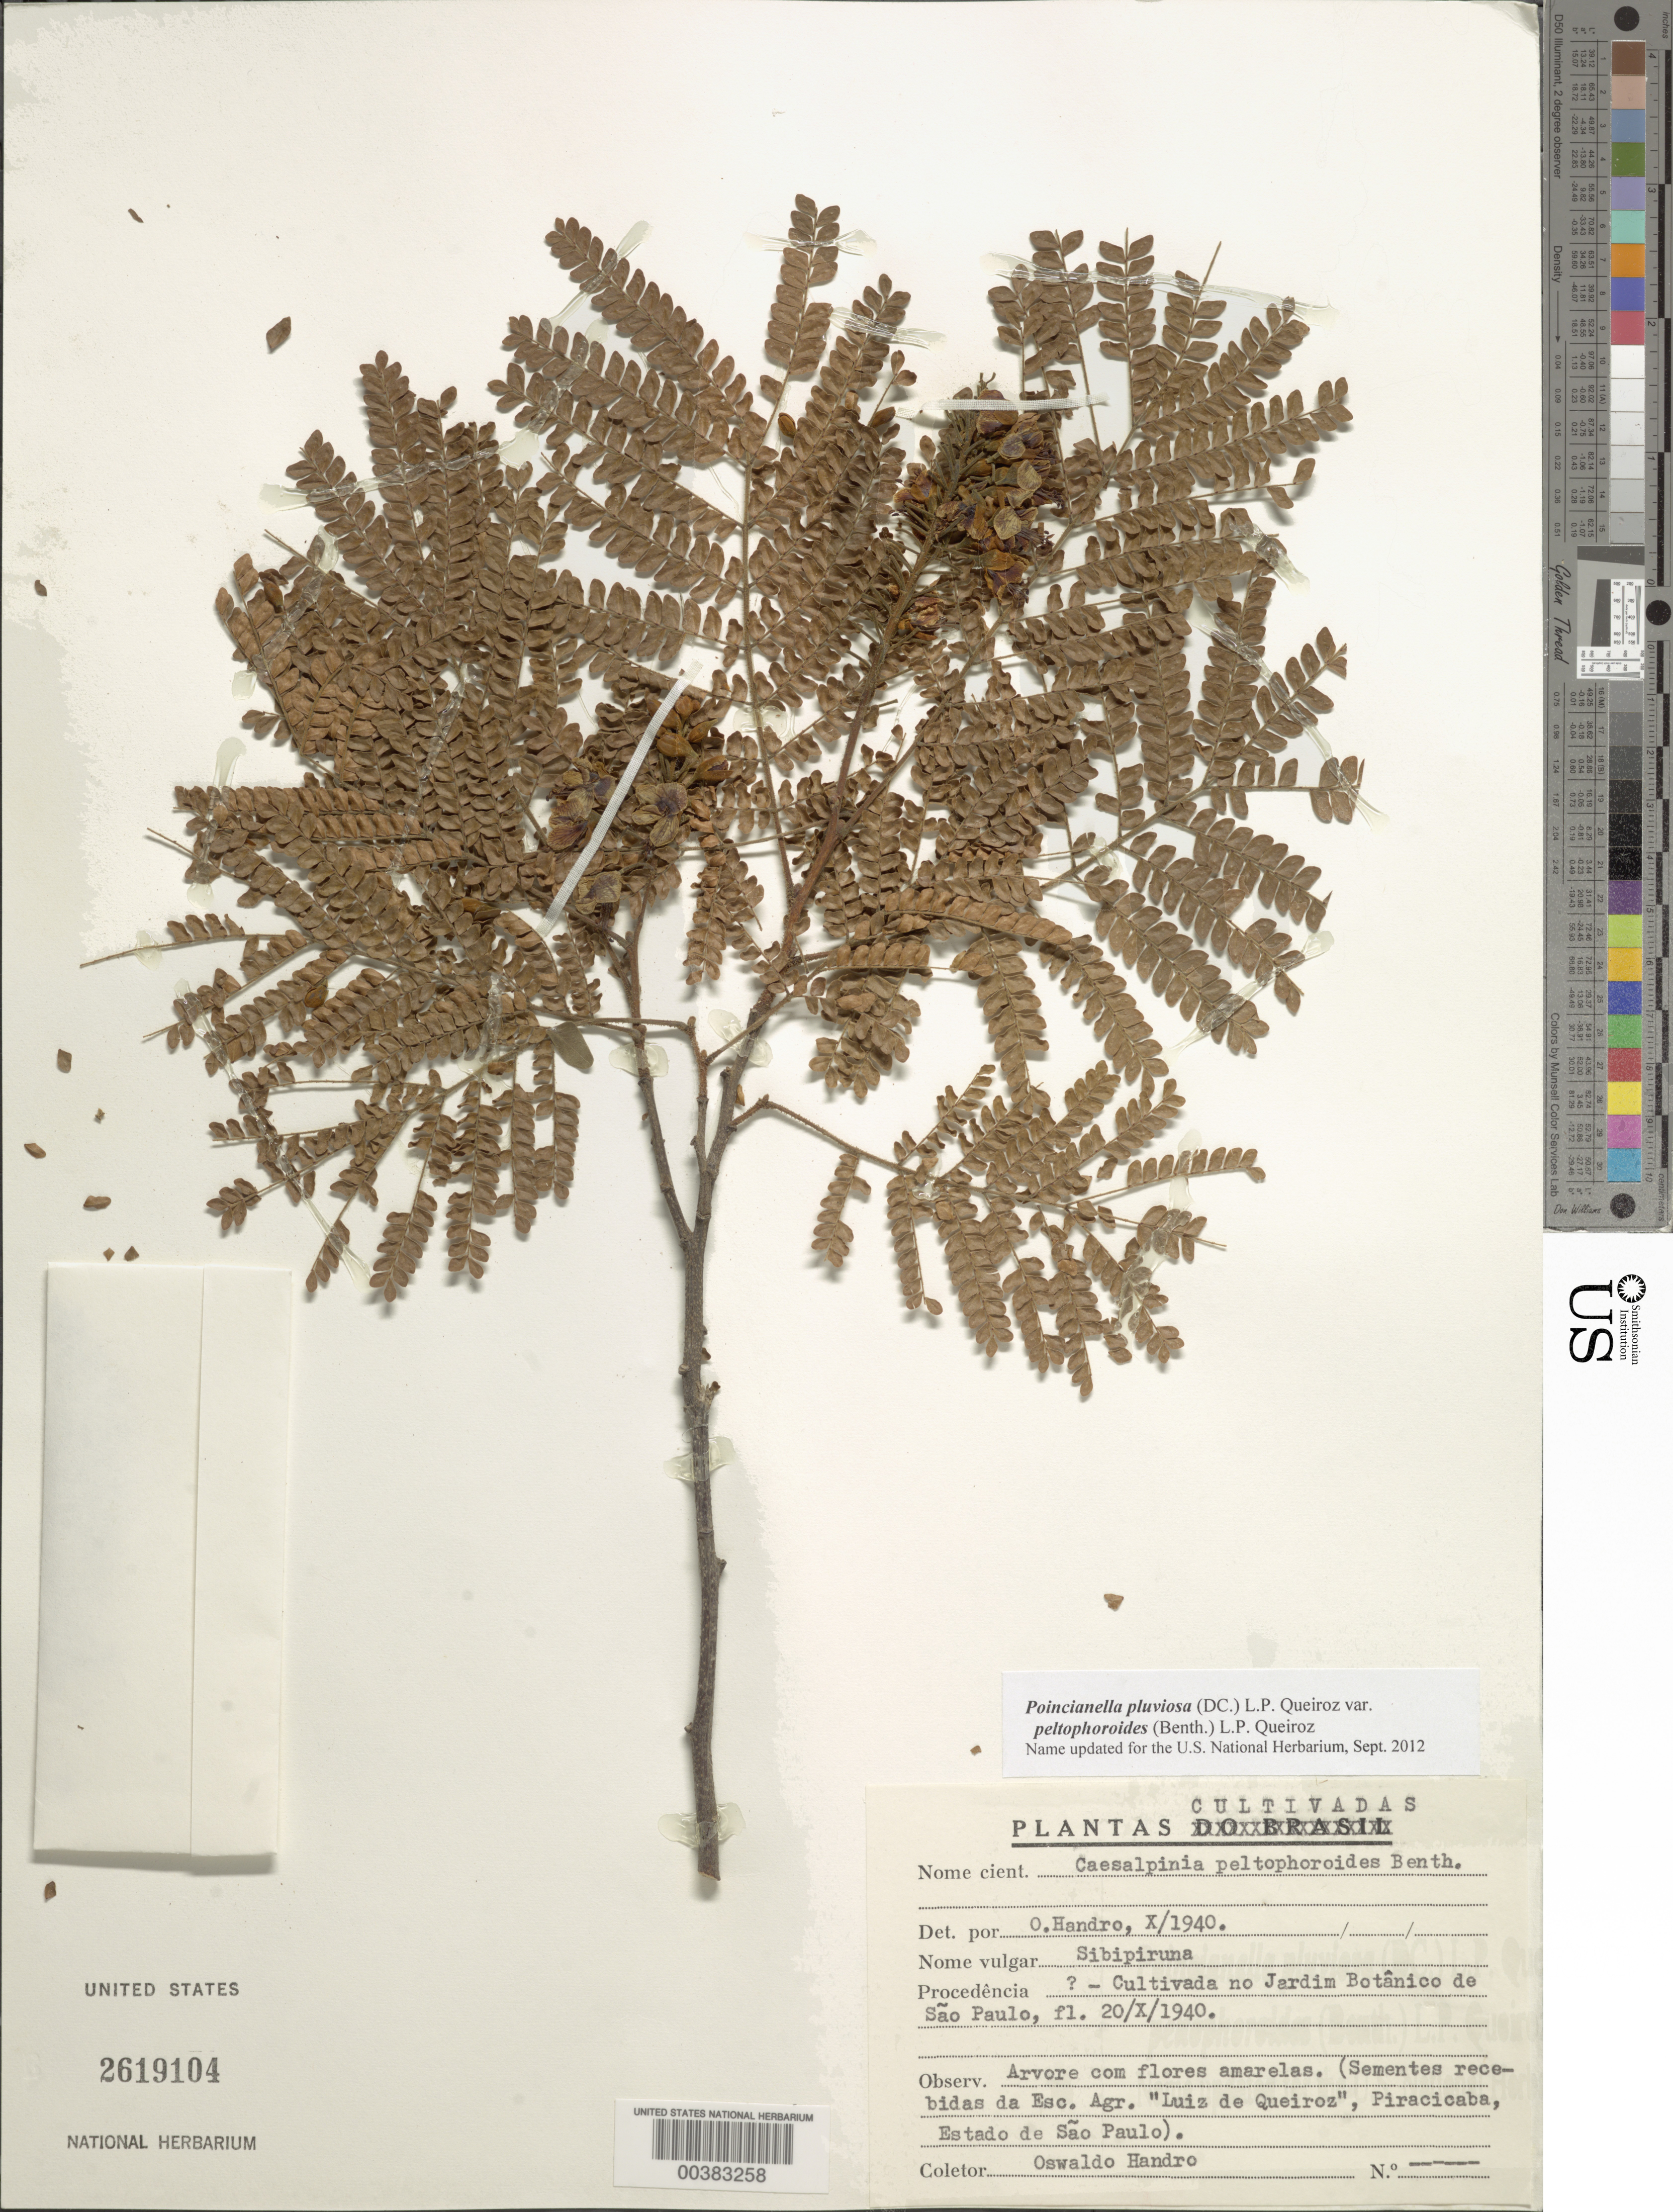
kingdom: Plantae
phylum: Tracheophyta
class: Magnoliopsida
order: Fabales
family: Fabaceae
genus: Cenostigma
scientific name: Cenostigma pluviosum var. peltophoroides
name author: (Benth.) Gagnon & G.P. Lewis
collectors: W. Weingart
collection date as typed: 09 Apr 1914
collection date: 1914-04-09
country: Germany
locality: Gorgenthal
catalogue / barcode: US 2619104